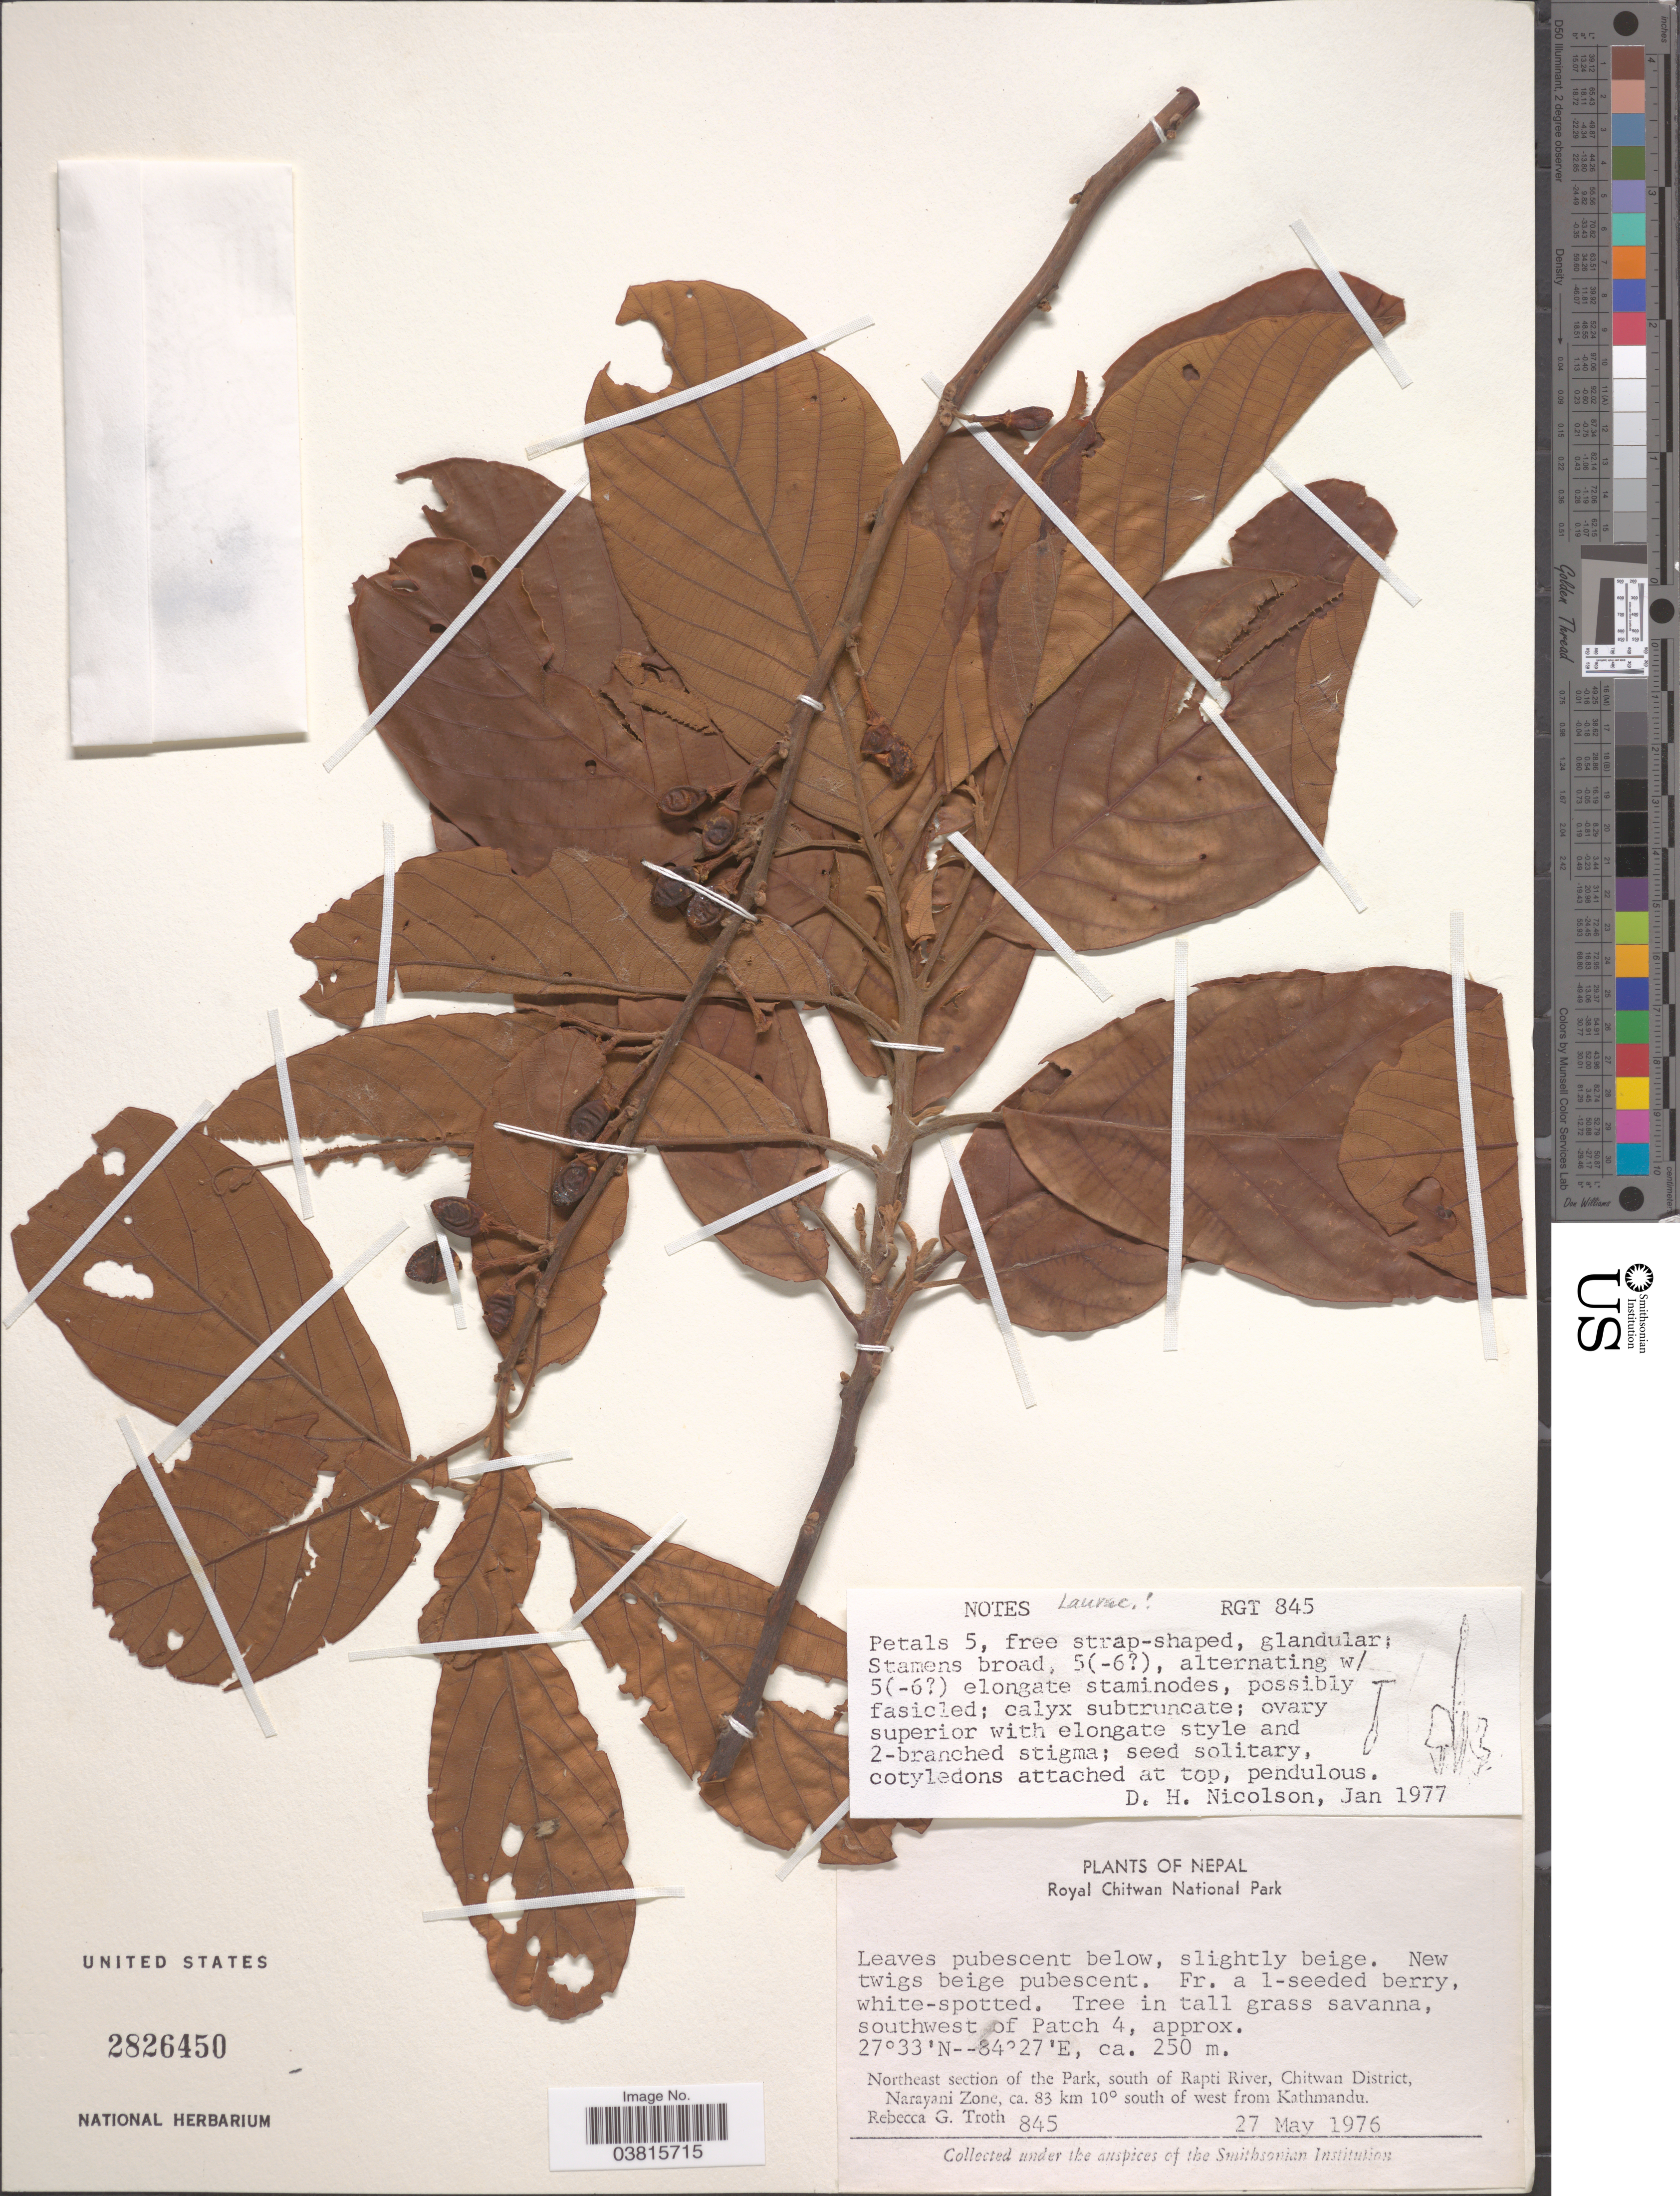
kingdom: Plantae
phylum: Tracheophyta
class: Magnoliopsida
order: Laurales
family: Lauraceae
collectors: R. Troth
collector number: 845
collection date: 1976-05-27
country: Nepal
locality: Royal Chitwan National Park [unsure placement] Northeast section of the Park, south of Rapti River, Chitwan District, Narayani Zone, ca. 83 km 10° south of west from Kathmandu.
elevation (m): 250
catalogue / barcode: US 2826450